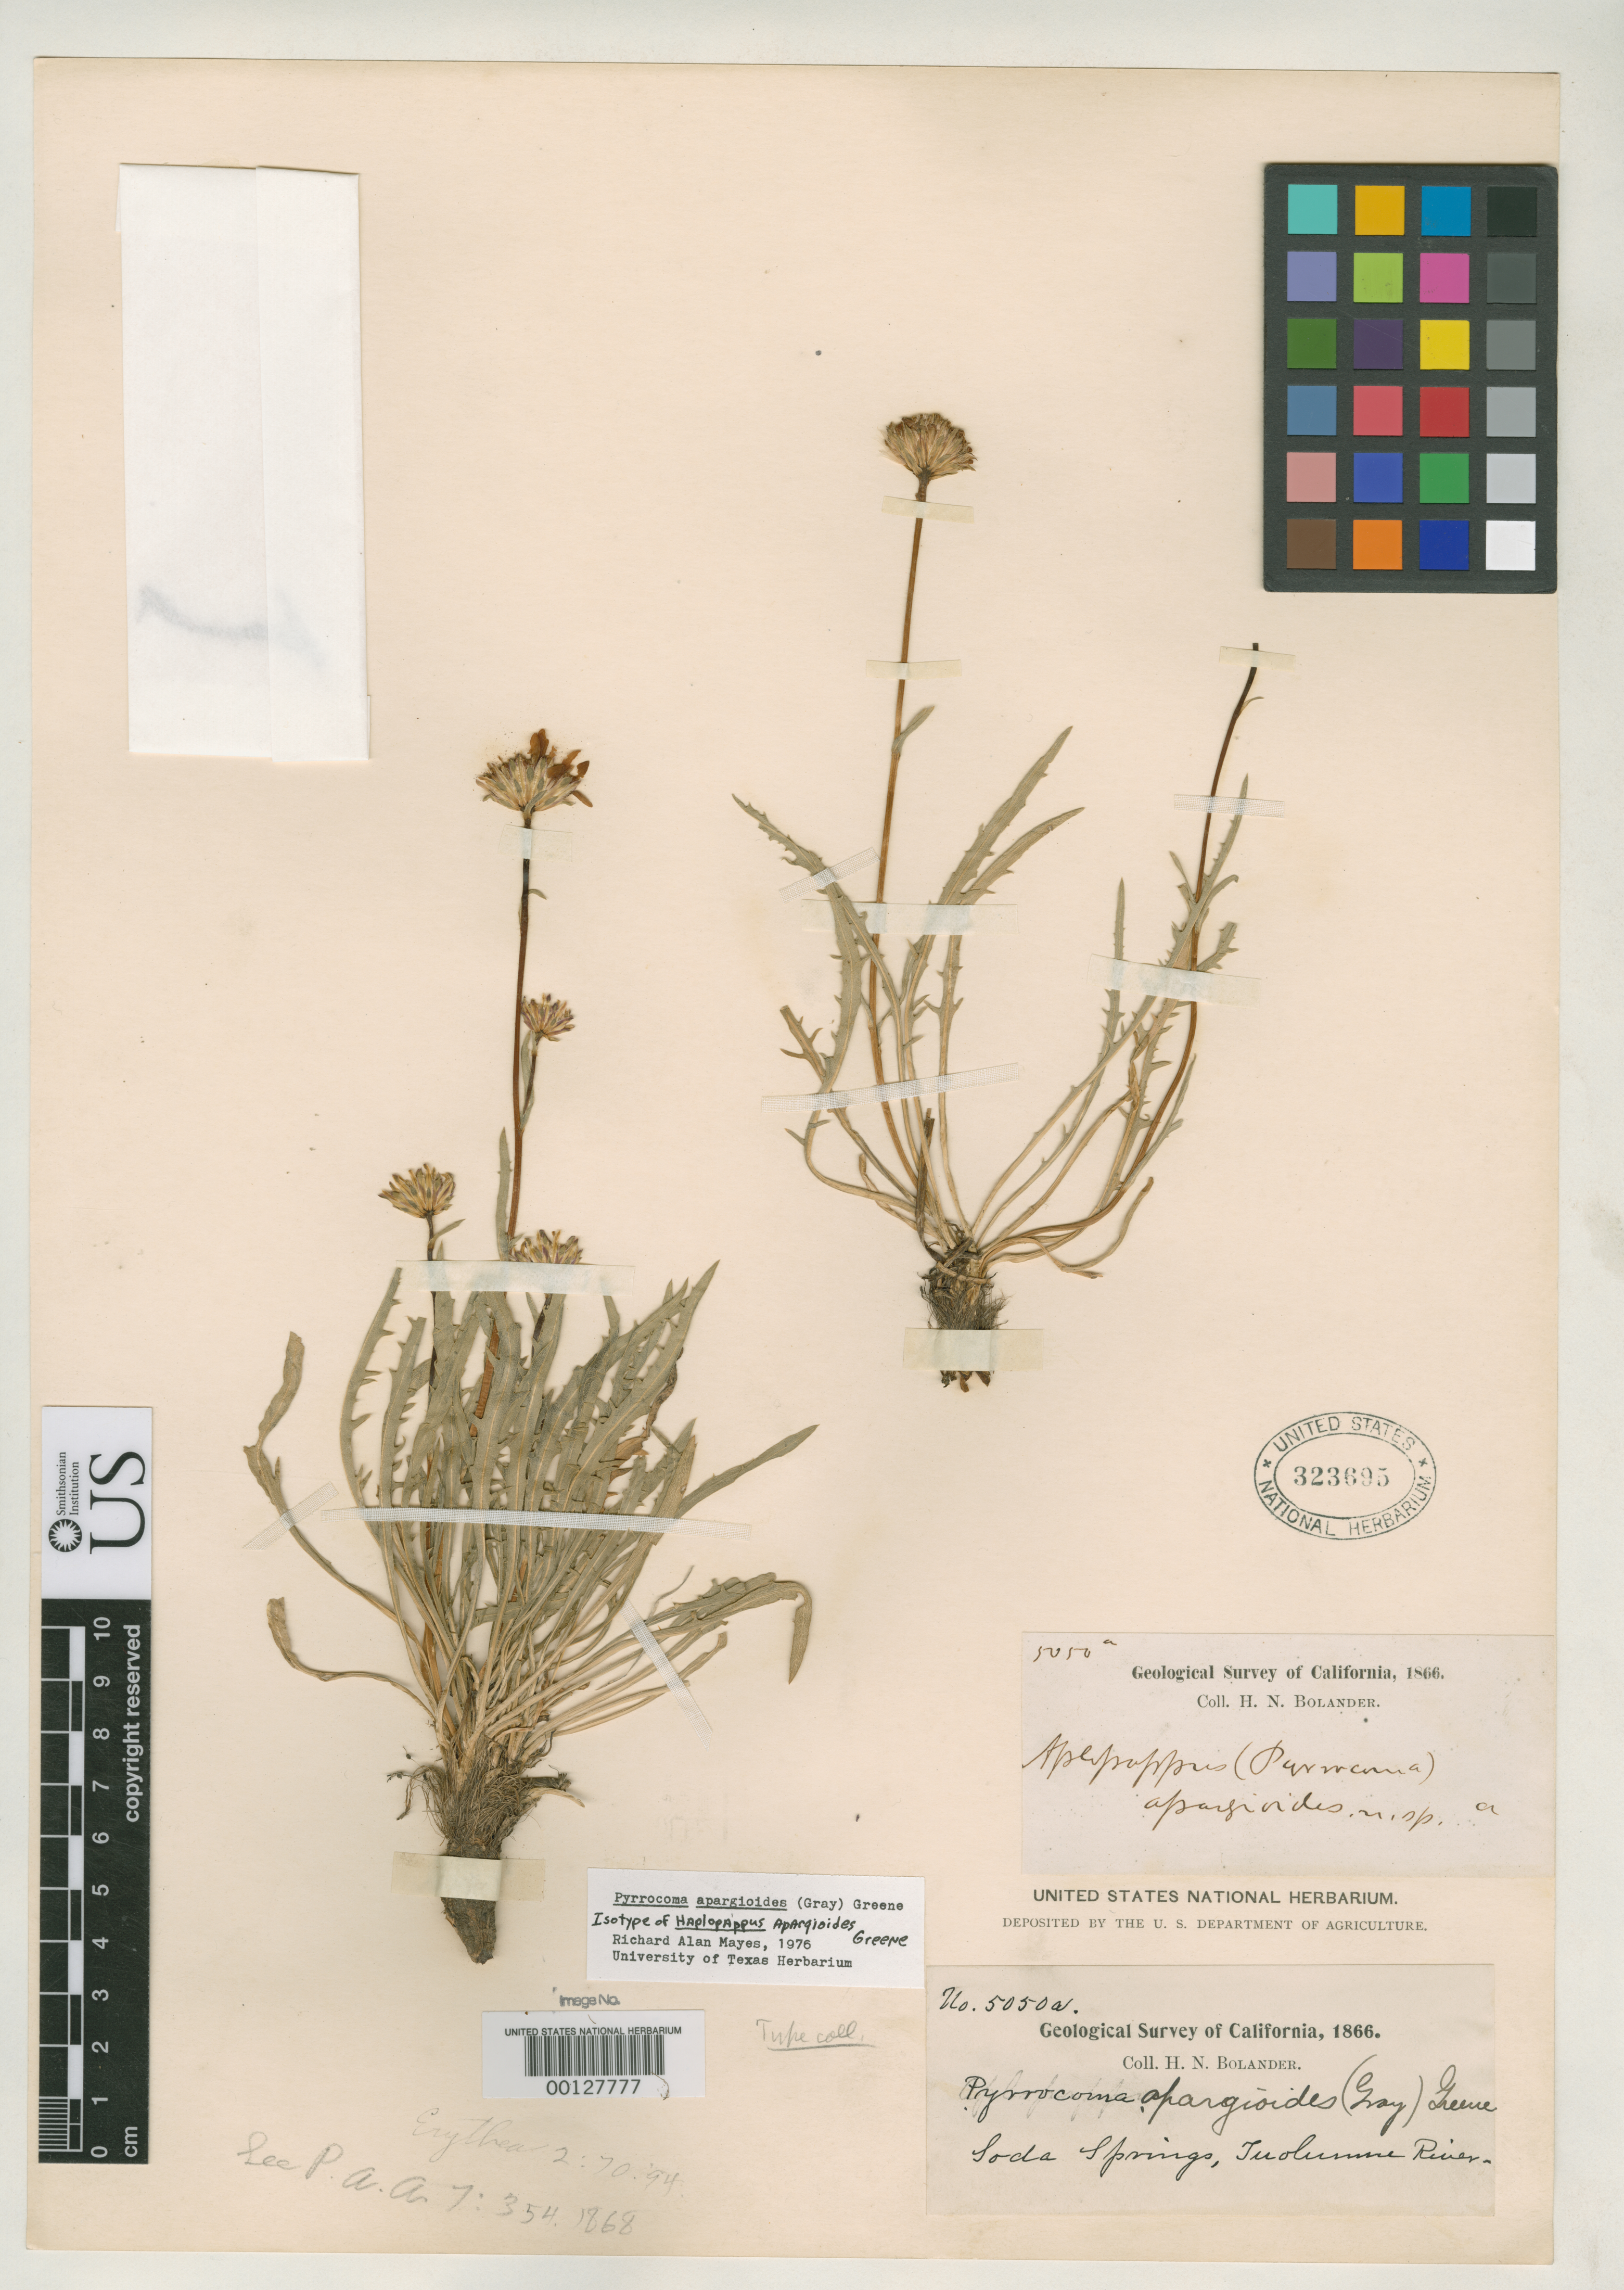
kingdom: Plantae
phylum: Tracheophyta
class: Magnoliopsida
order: Asterales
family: Asteraceae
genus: Haplopappus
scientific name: Haplopappus apargioides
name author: A. Gray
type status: Isotype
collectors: H. Bolander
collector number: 5050a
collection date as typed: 1866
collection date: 1866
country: United States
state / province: California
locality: Soda Springs, Toulumne River.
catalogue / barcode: US 323695